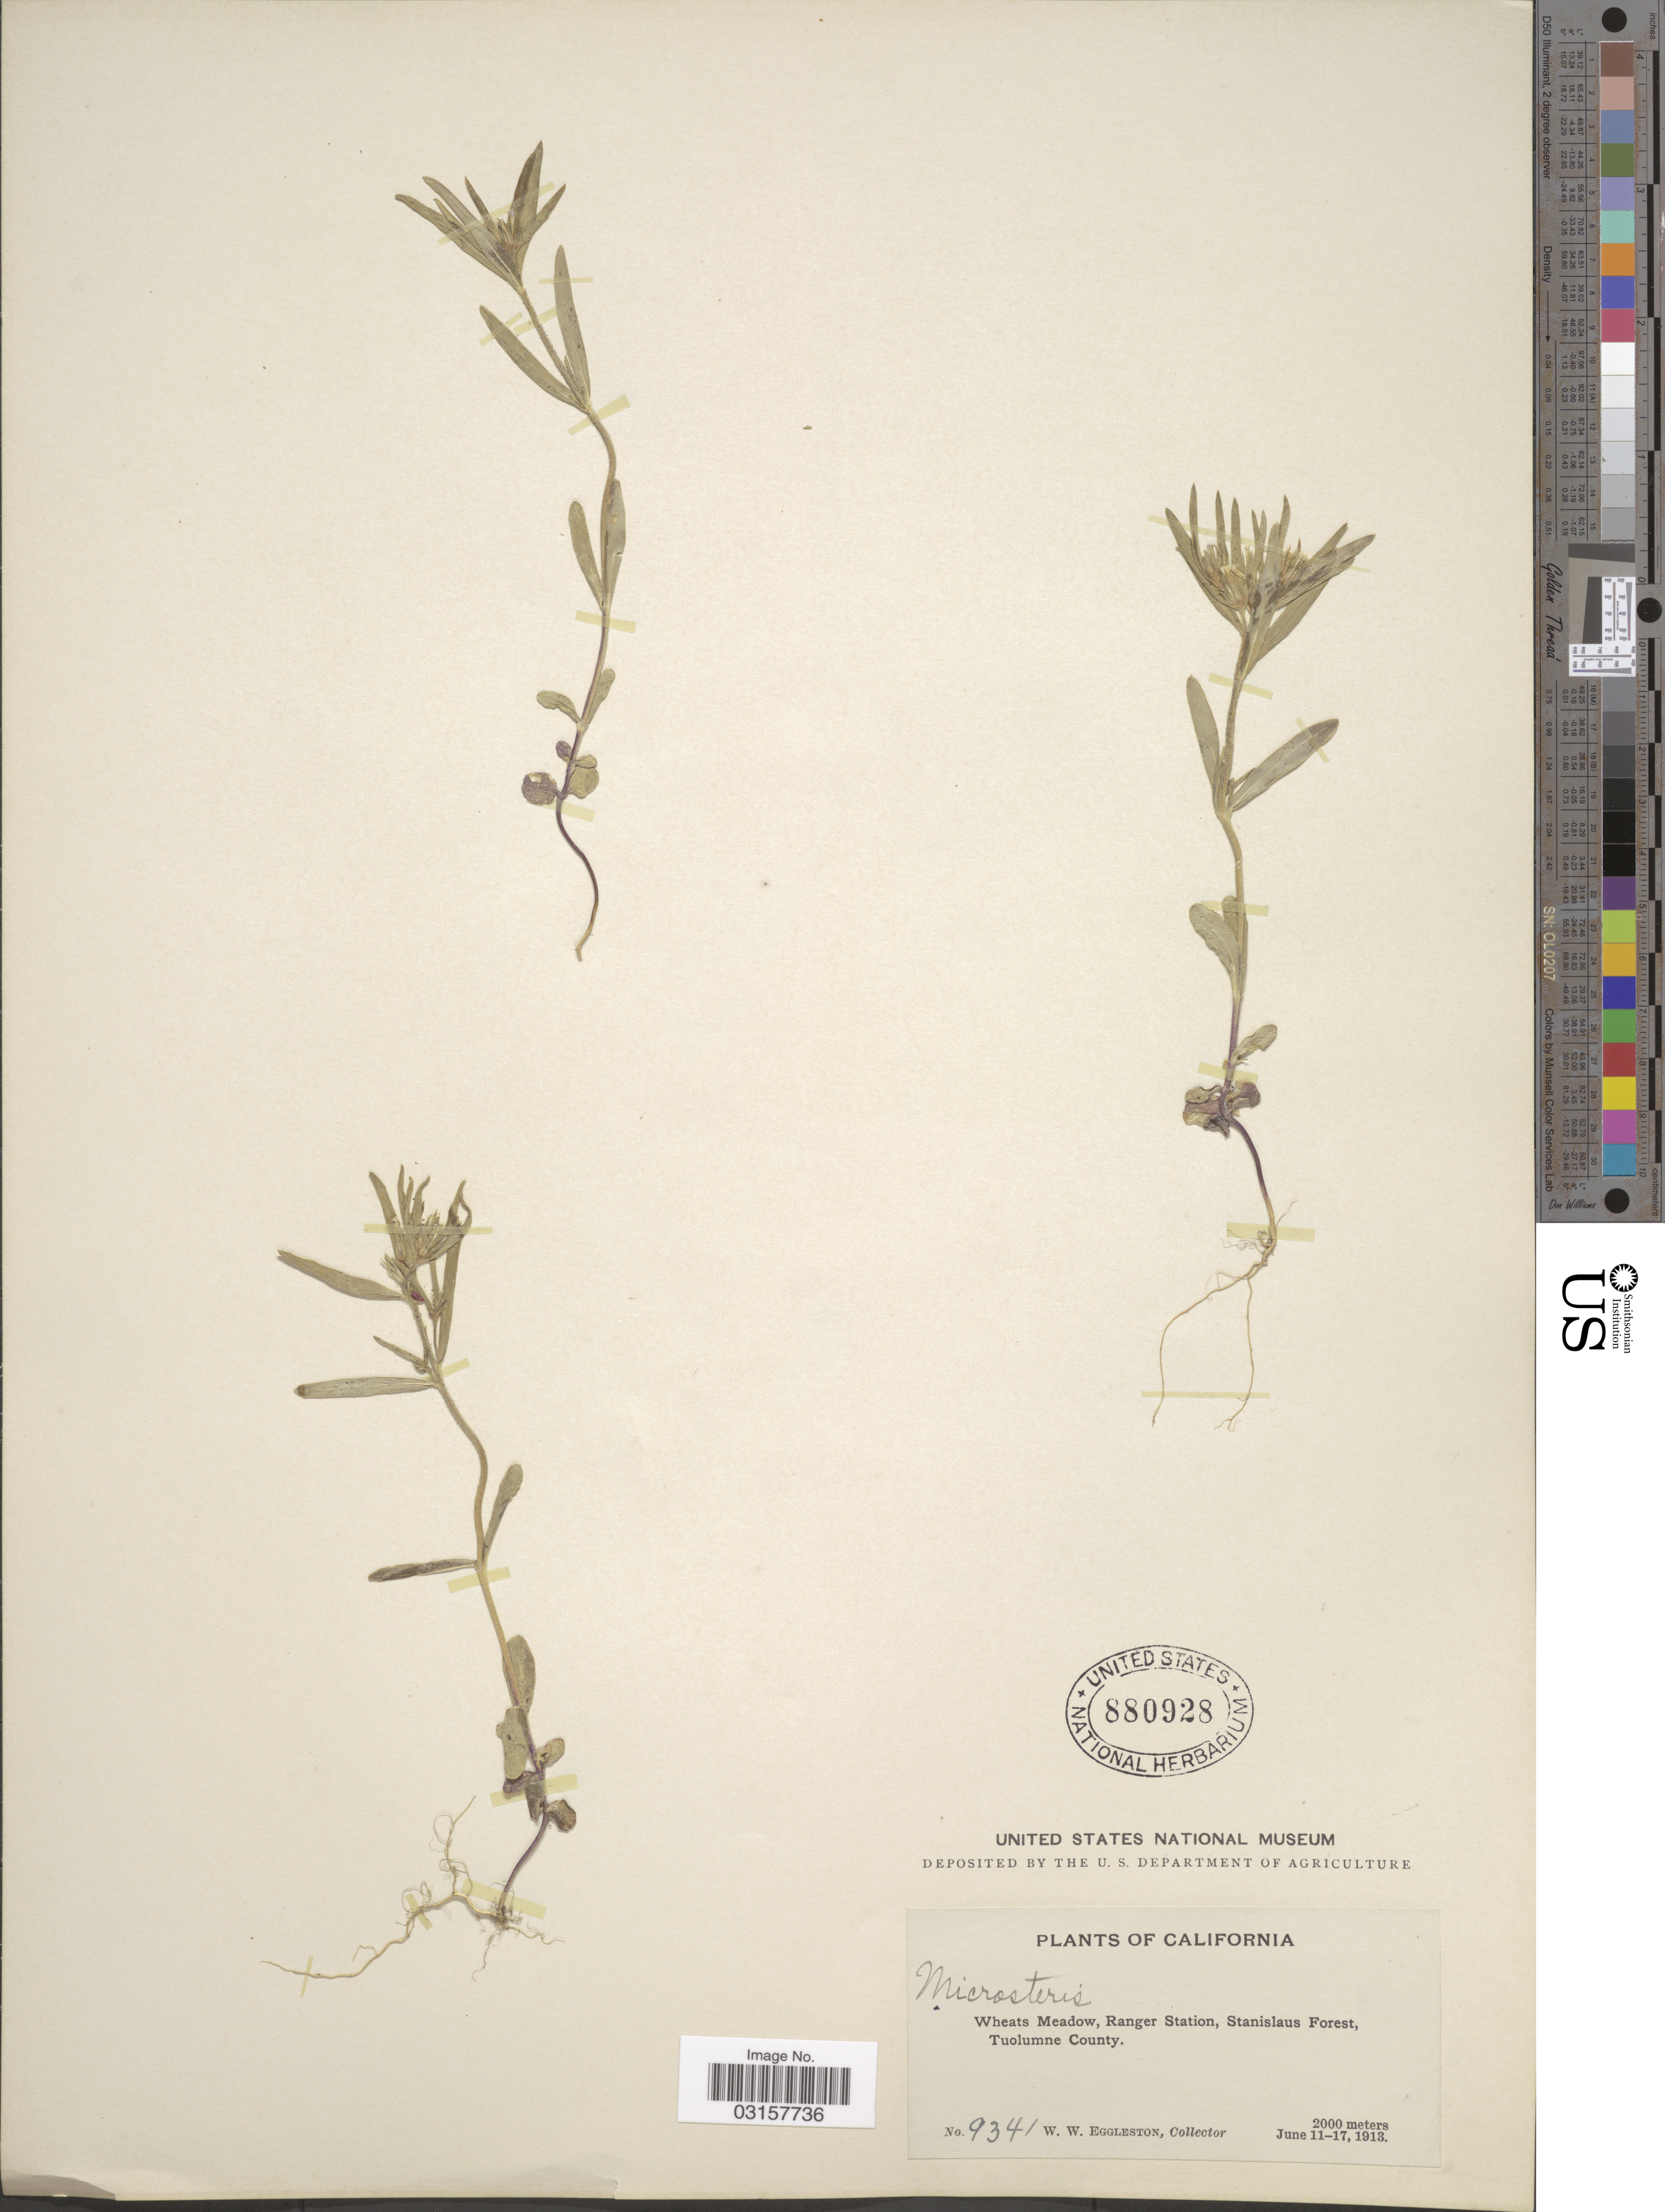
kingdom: Plantae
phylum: Tracheophyta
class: Magnoliopsida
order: Ericales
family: Polemoniaceae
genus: Microsteris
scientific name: Microsteris gracilis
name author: (Hook.) Greene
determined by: (US) Smithsonian Institution - National Museum of Natural History - Department of Botany (UNITED STATES)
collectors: W. W. Eggleston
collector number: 9341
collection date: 1913-06-11/1913-06-17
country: United States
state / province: California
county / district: Tuolumne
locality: Wheats Meadow, Ranger Station, Stanislaus Forest, Tuolumne County.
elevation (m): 2000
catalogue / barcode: US 880928